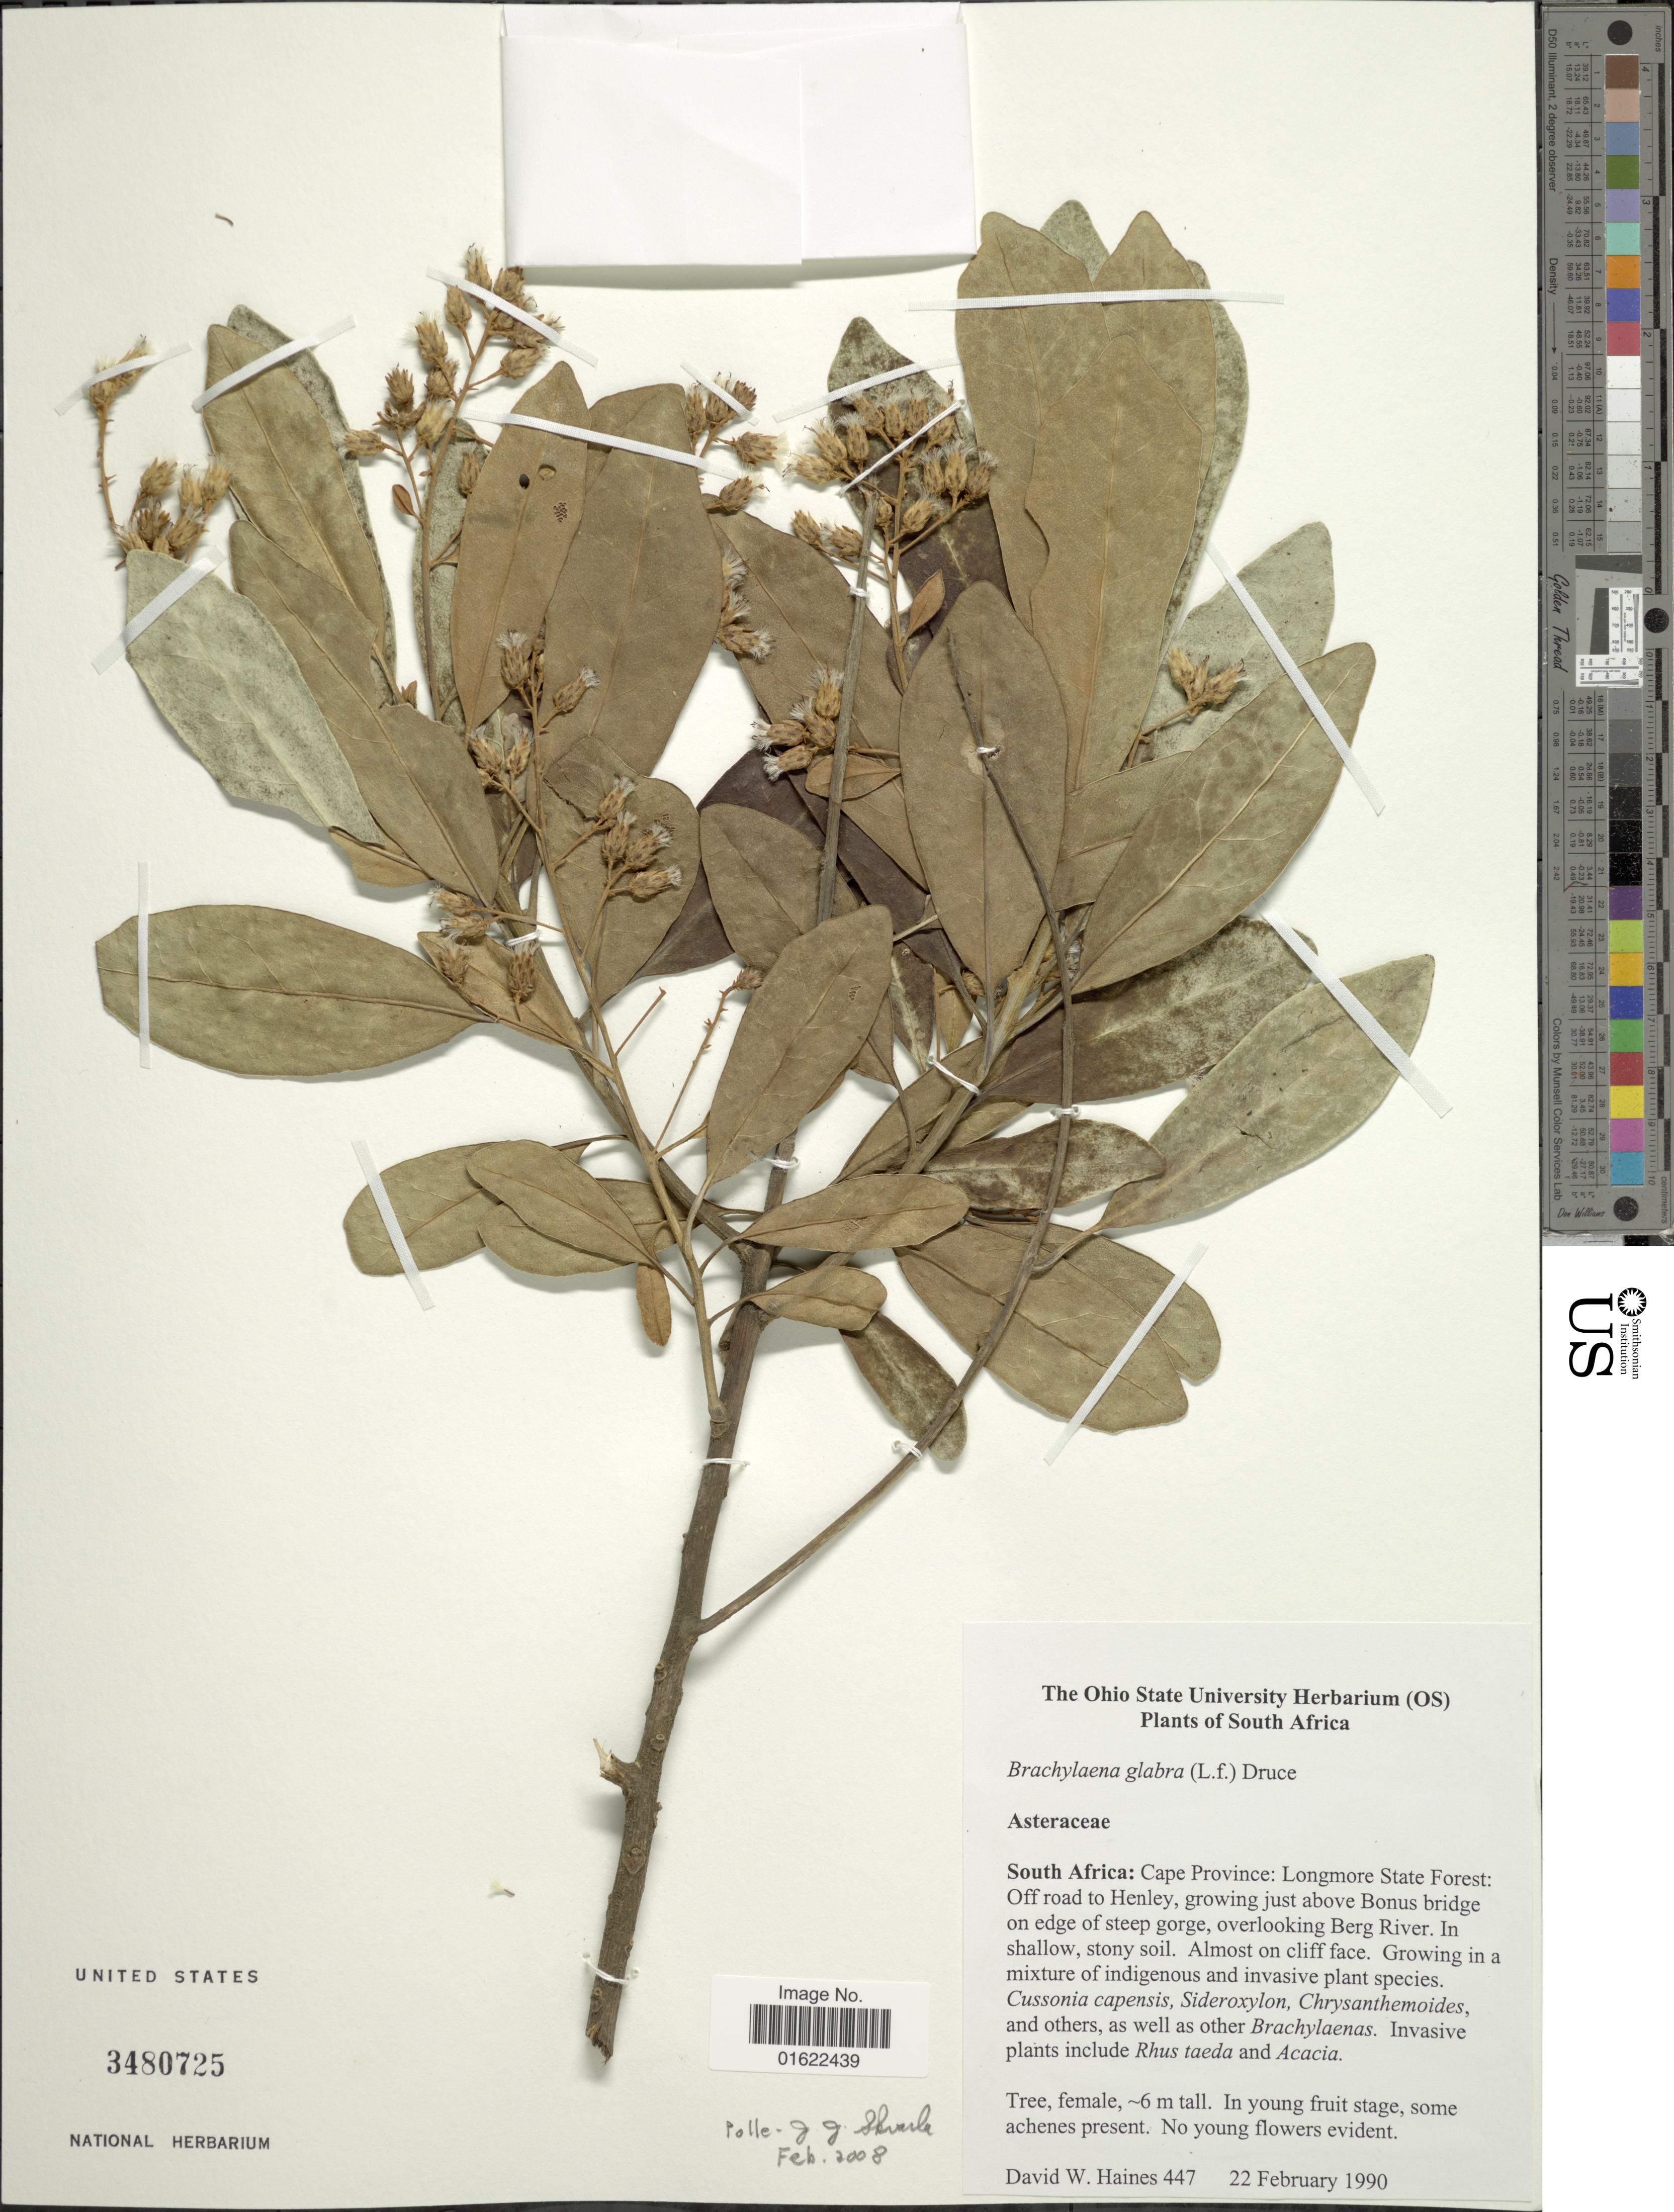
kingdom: Plantae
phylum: Tracheophyta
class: Magnoliopsida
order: Asterales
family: Asteraceae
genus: Brachylaena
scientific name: Brachylaena glabra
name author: (L. f.) Druce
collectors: D. Haines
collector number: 447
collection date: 1990-02-22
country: South Africa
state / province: Eastern Cape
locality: Longmore State Forest: Off road to Henley, growing just above Bonus bridge on edge of steep gorge, overlooking Berg River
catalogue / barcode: US 3480725